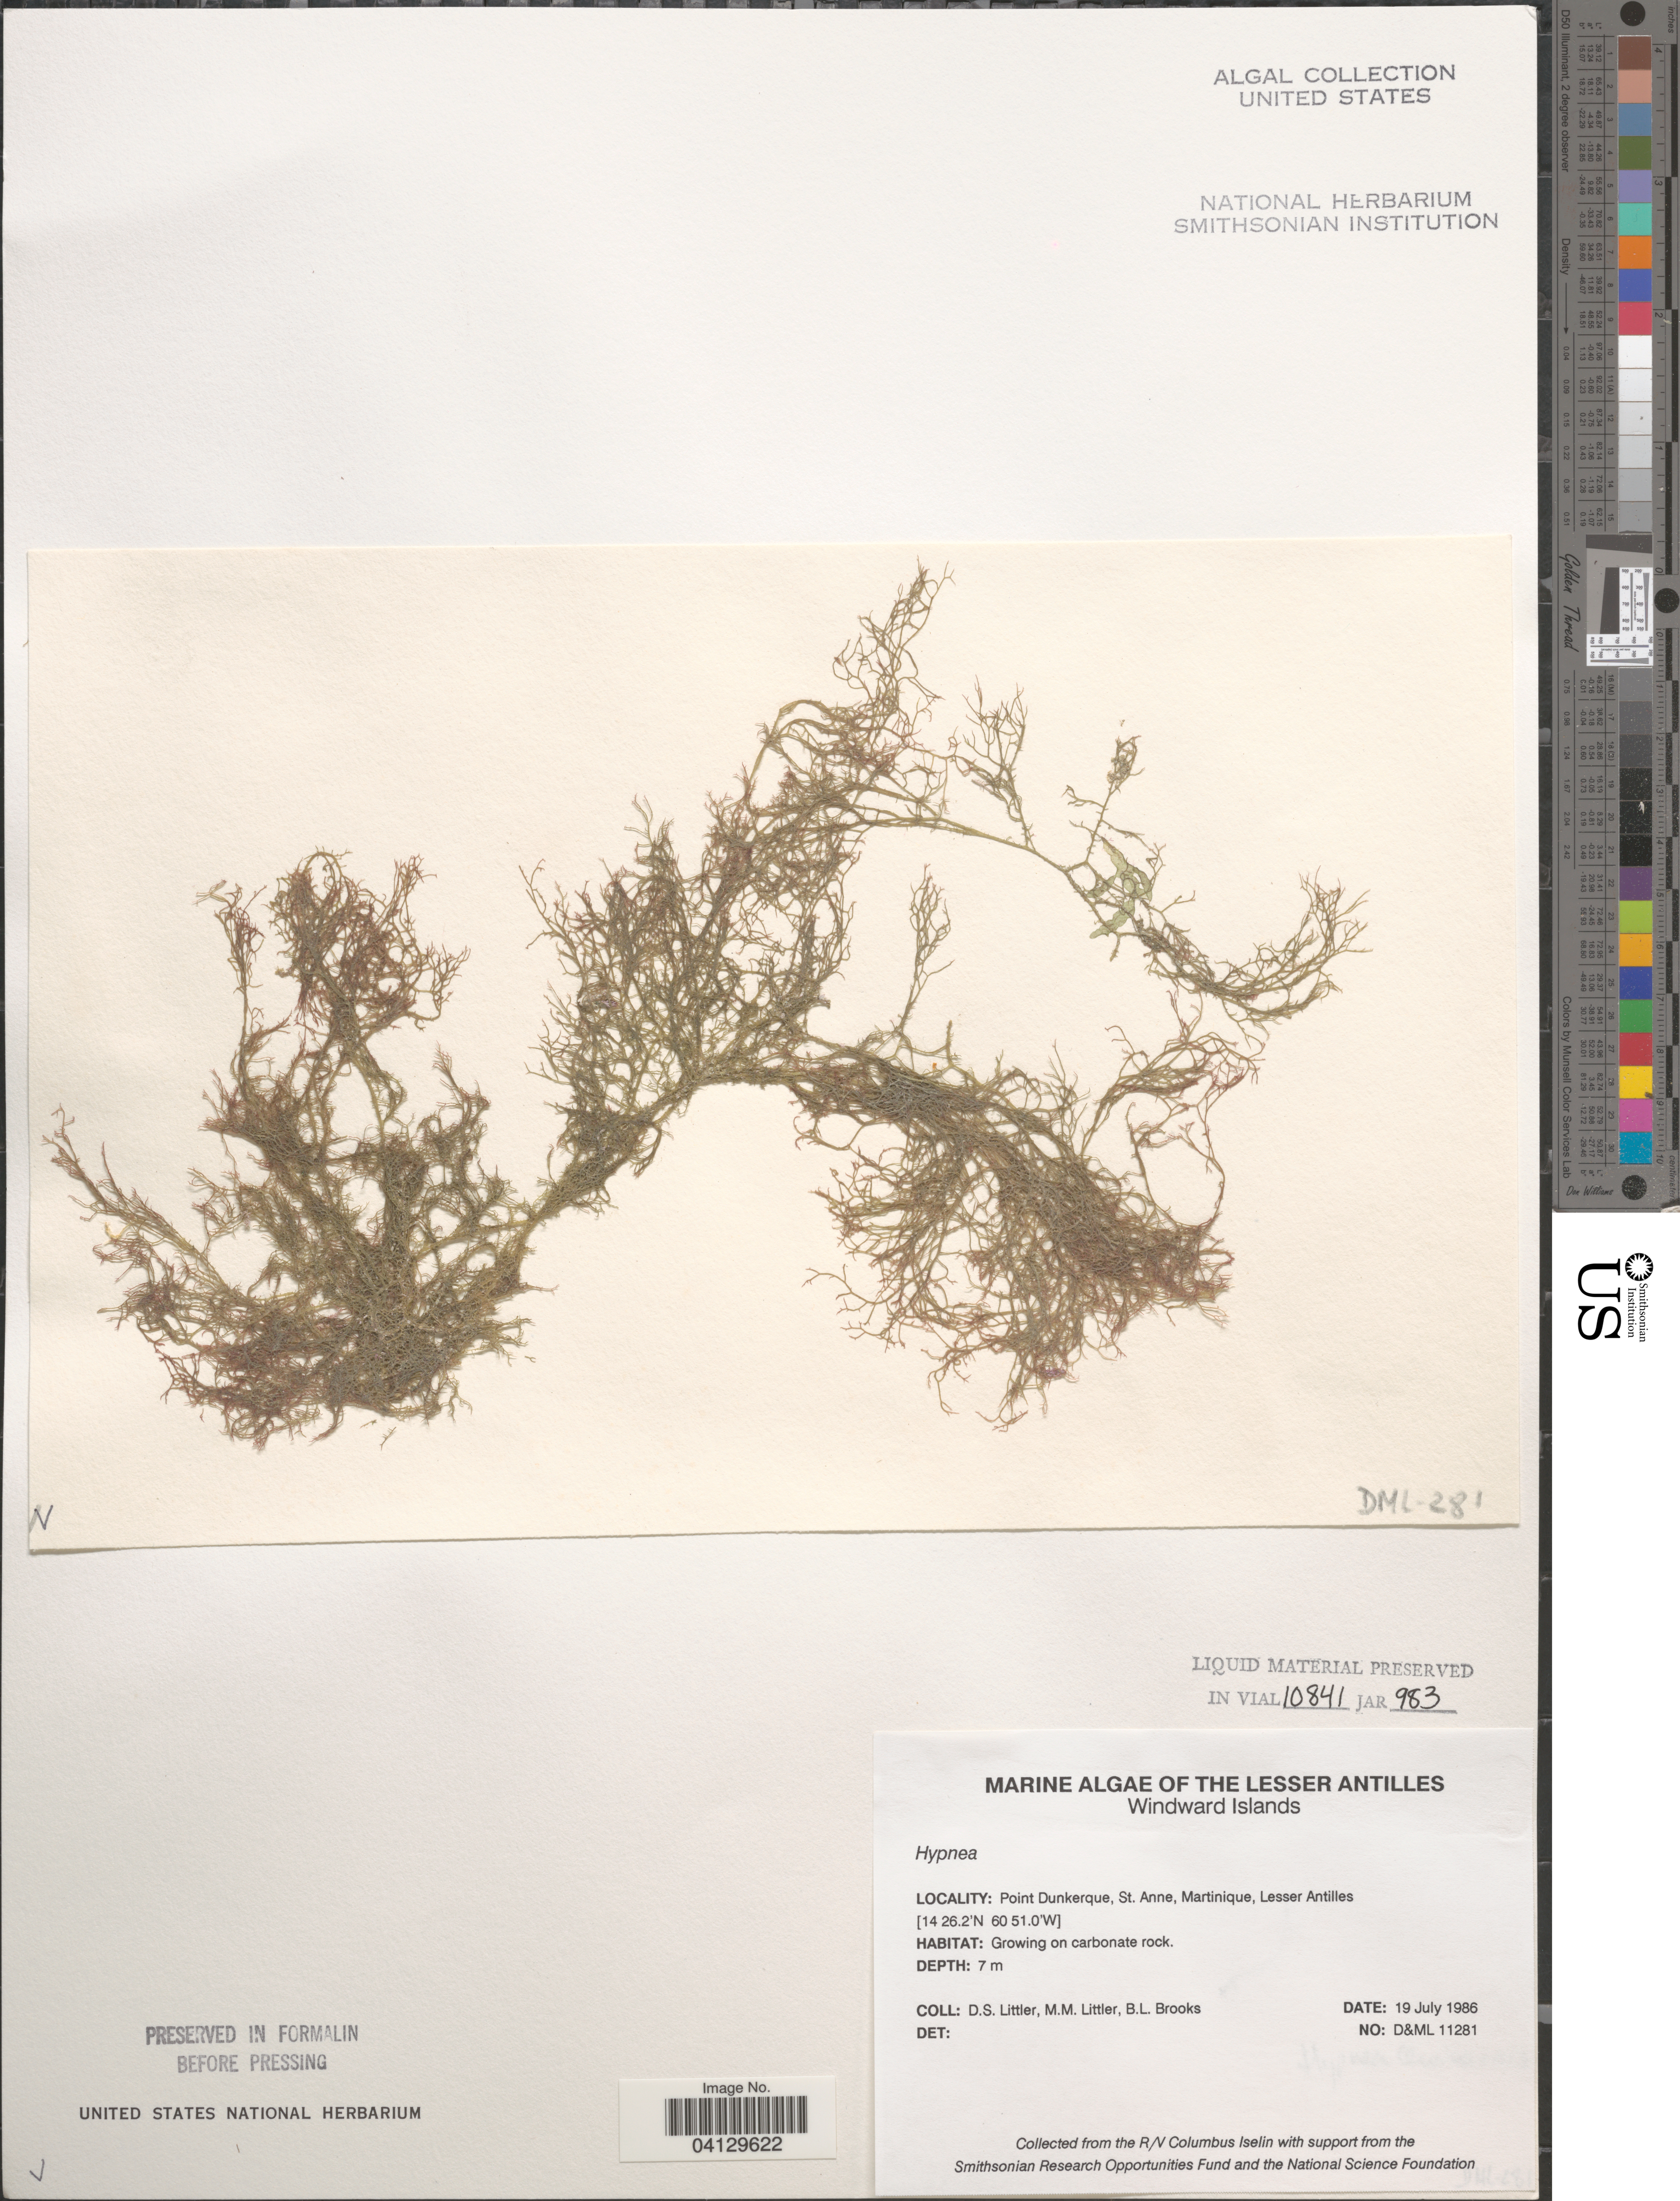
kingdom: Plantae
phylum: Rhodophyta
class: Florideophyceae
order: Gigartinales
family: Cystocloniaceae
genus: Hypnea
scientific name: Hypnea sp.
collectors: D. S. Littler & B. Brooks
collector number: D&ML11281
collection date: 1986-07-19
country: Martinique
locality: The Lesser Antilles. Windward Islands. Point Dunkerque, St. Anne.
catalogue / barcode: US 328625